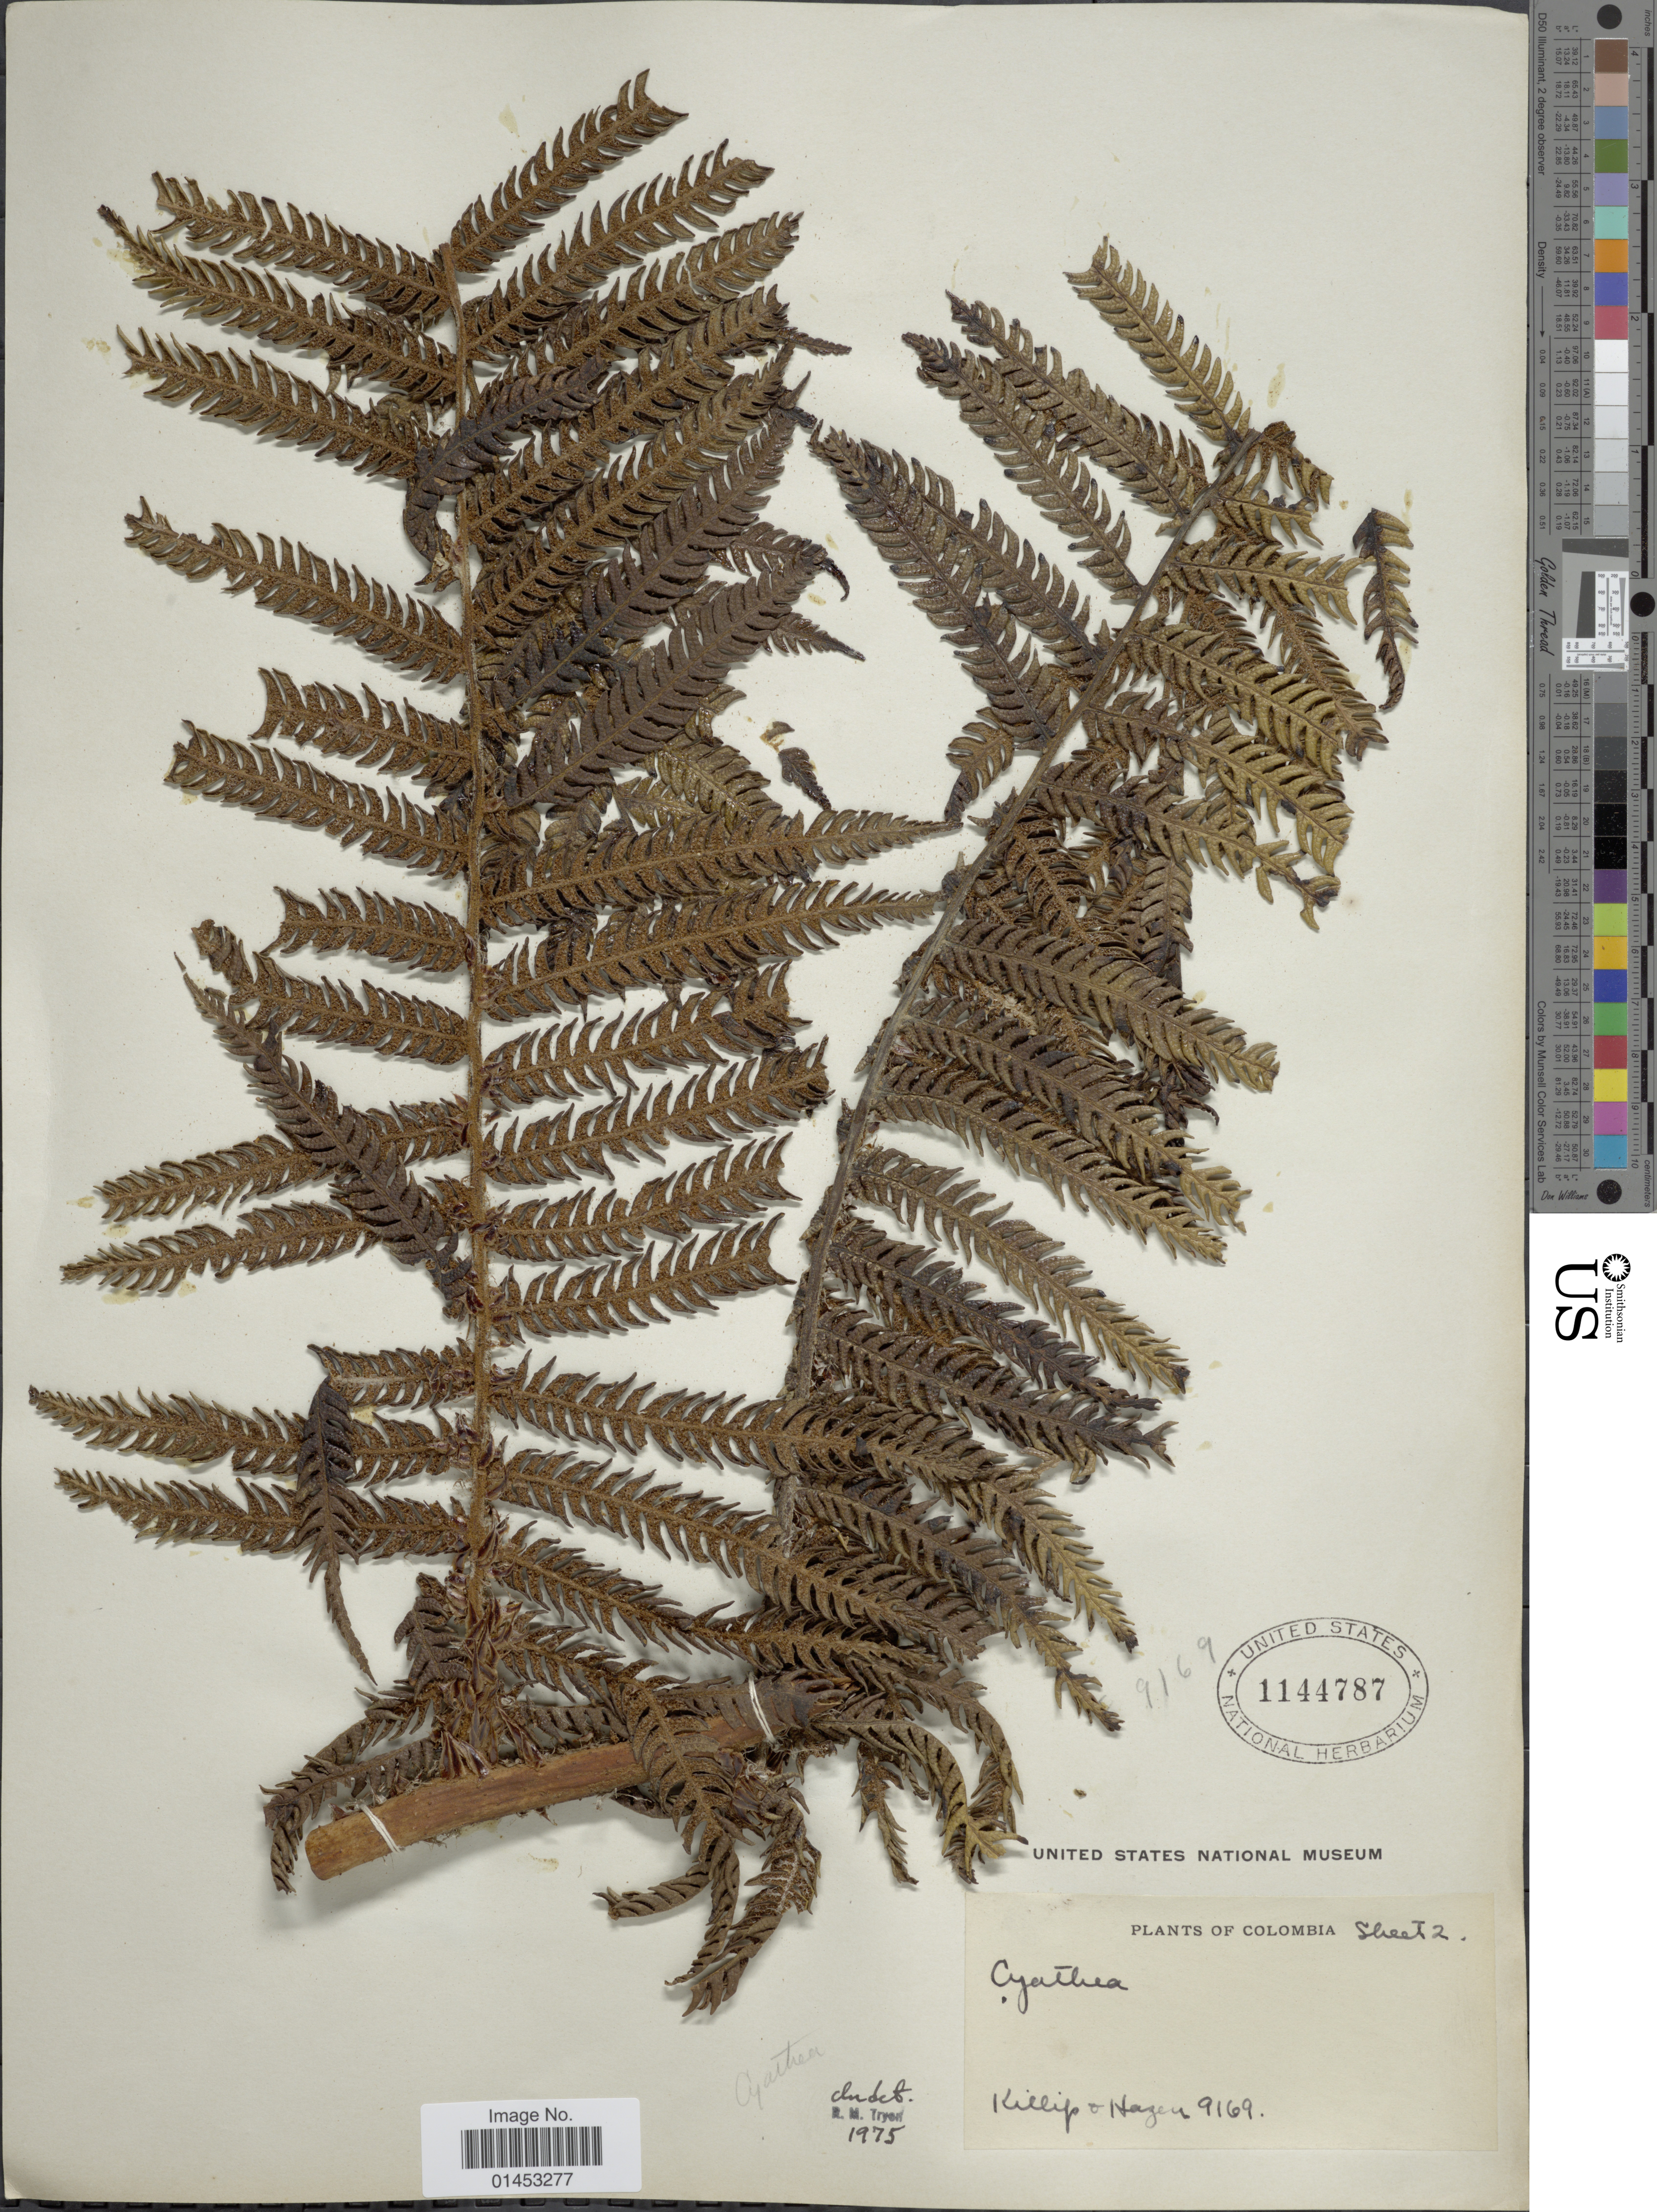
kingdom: Plantae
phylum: Tracheophyta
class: Polypodiopsida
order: Cyatheales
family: Cyatheaceae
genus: Cyathea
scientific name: Cyathea sp.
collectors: E. P. Killip & Hazen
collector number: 9169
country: Colombia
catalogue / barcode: US 1144787